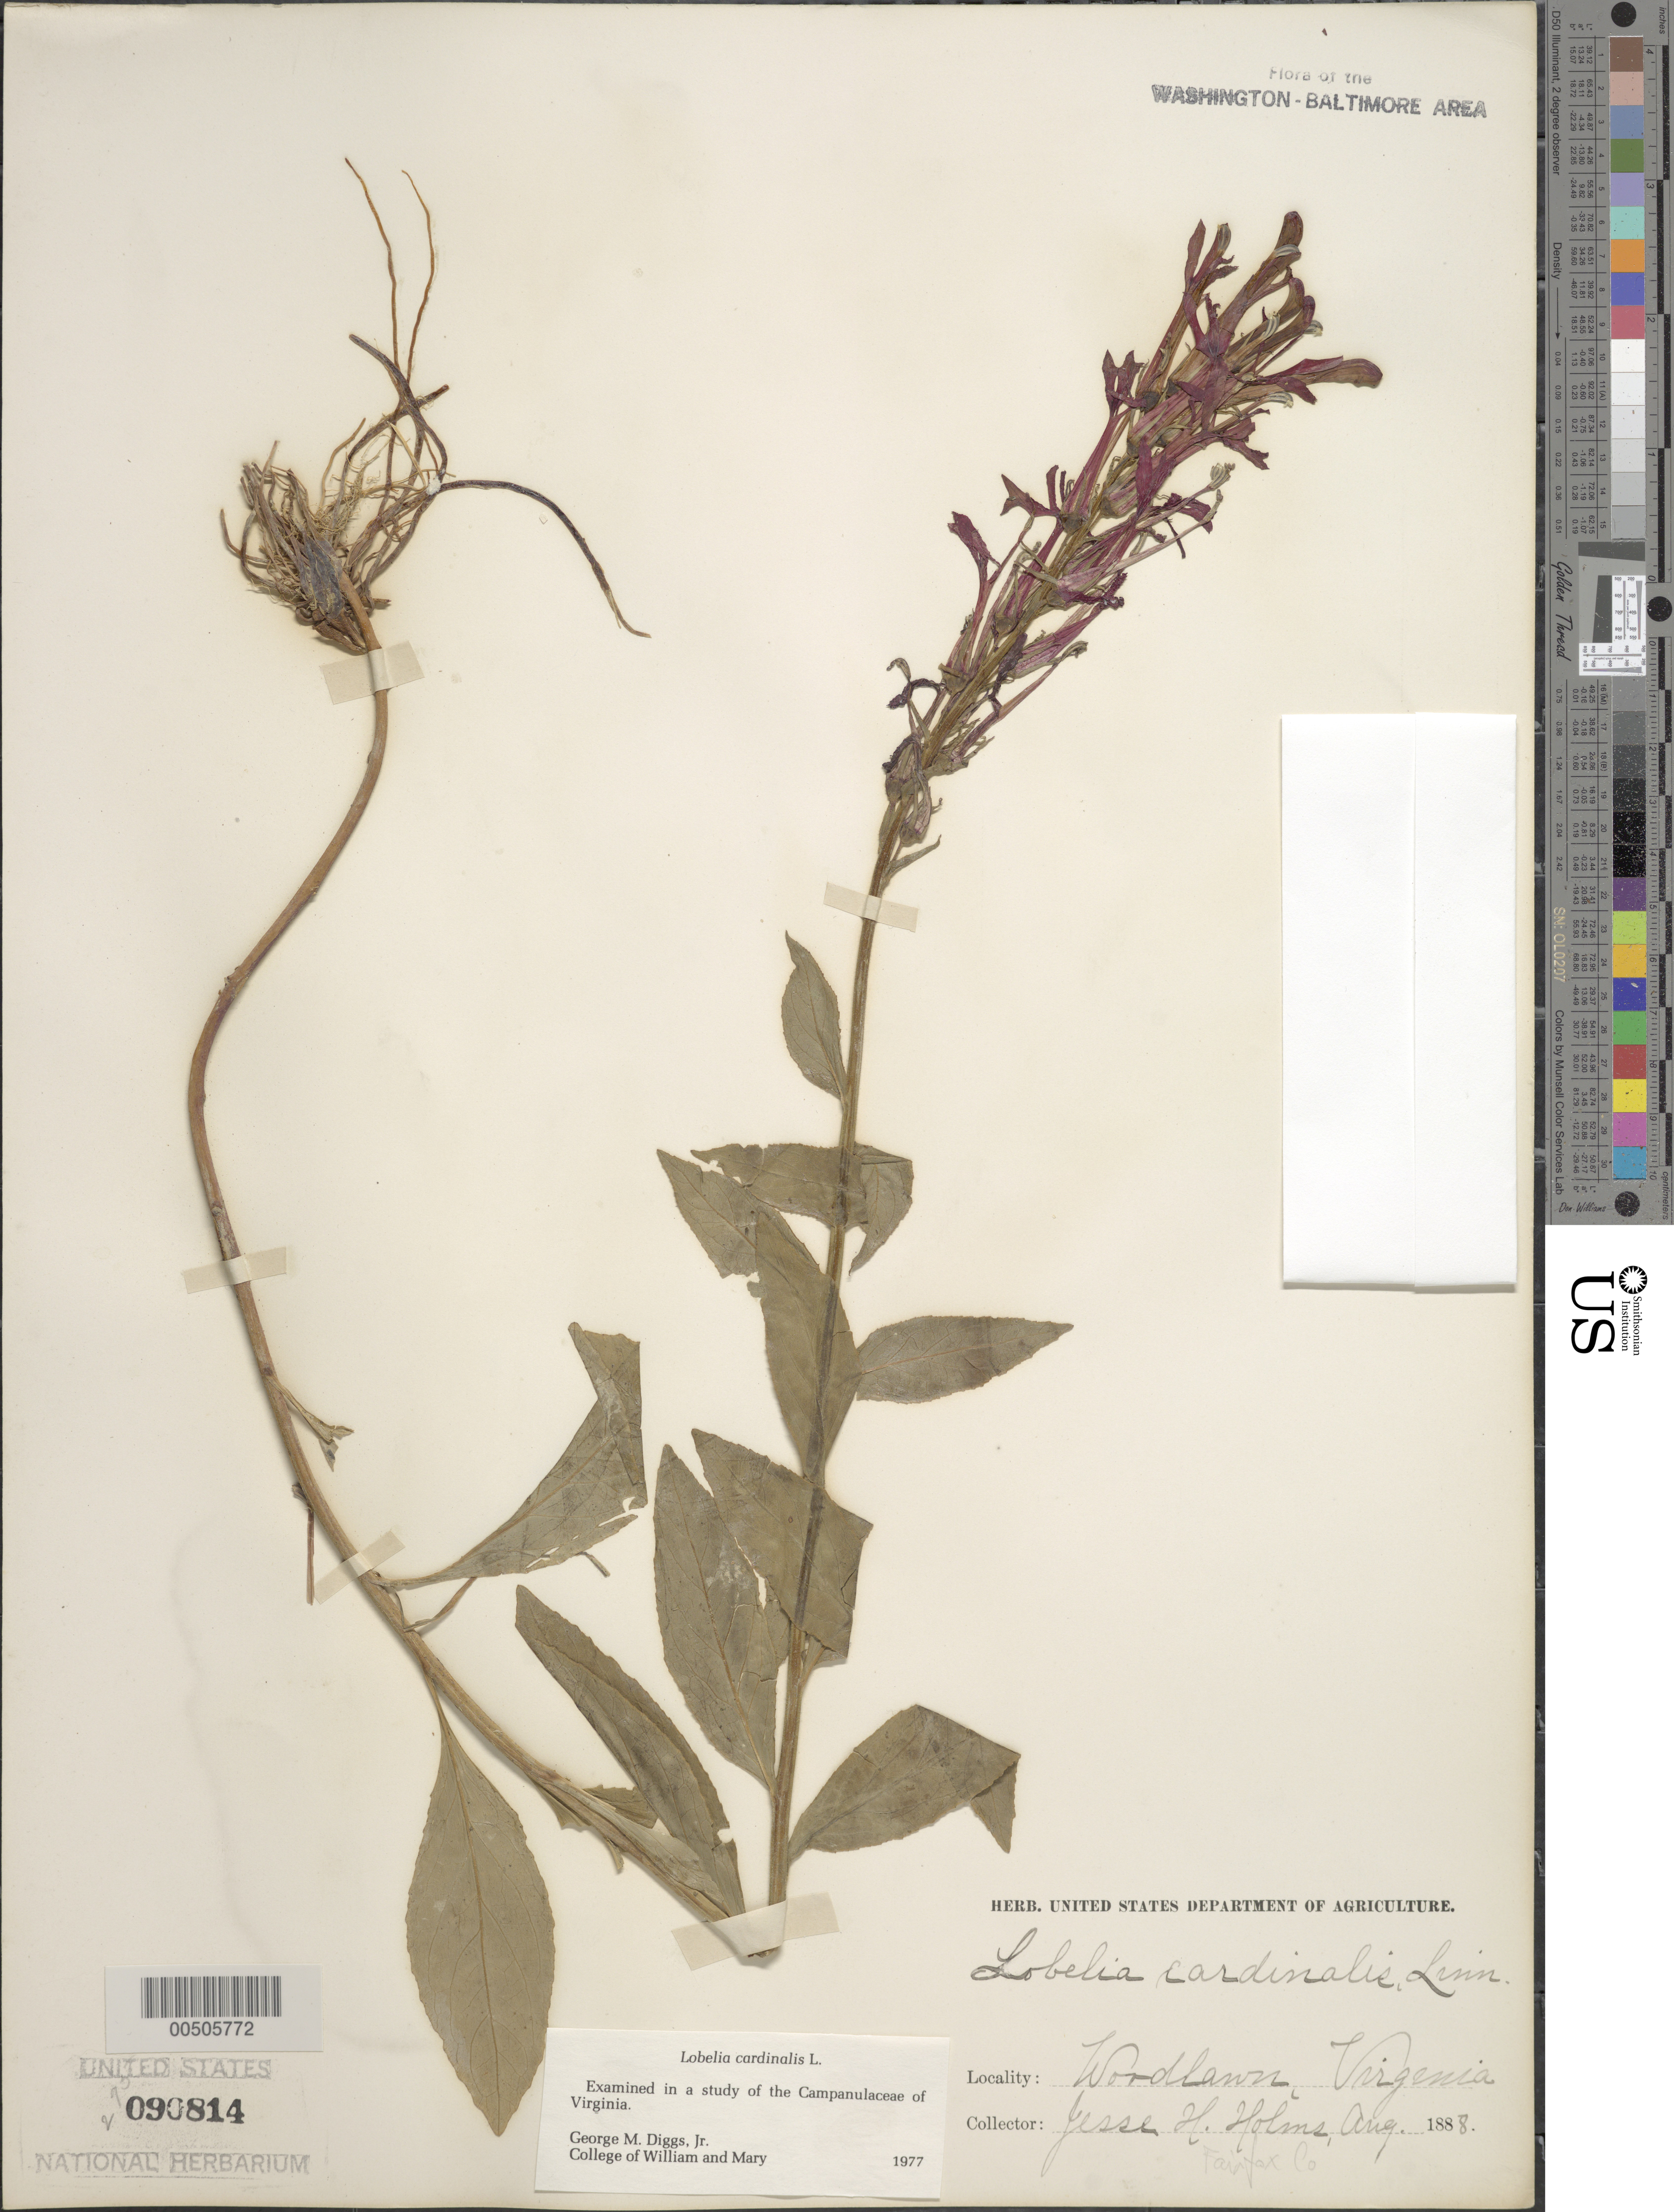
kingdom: Plantae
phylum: Tracheophyta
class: Magnoliopsida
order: Asterales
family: Campanulaceae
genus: Lobelia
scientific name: Lobelia cardinalis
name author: L.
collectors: J. H. Holms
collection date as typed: Aug 1888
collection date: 1888-08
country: United States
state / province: Virginia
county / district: Fairfax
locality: Woodlawn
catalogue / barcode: US 90814